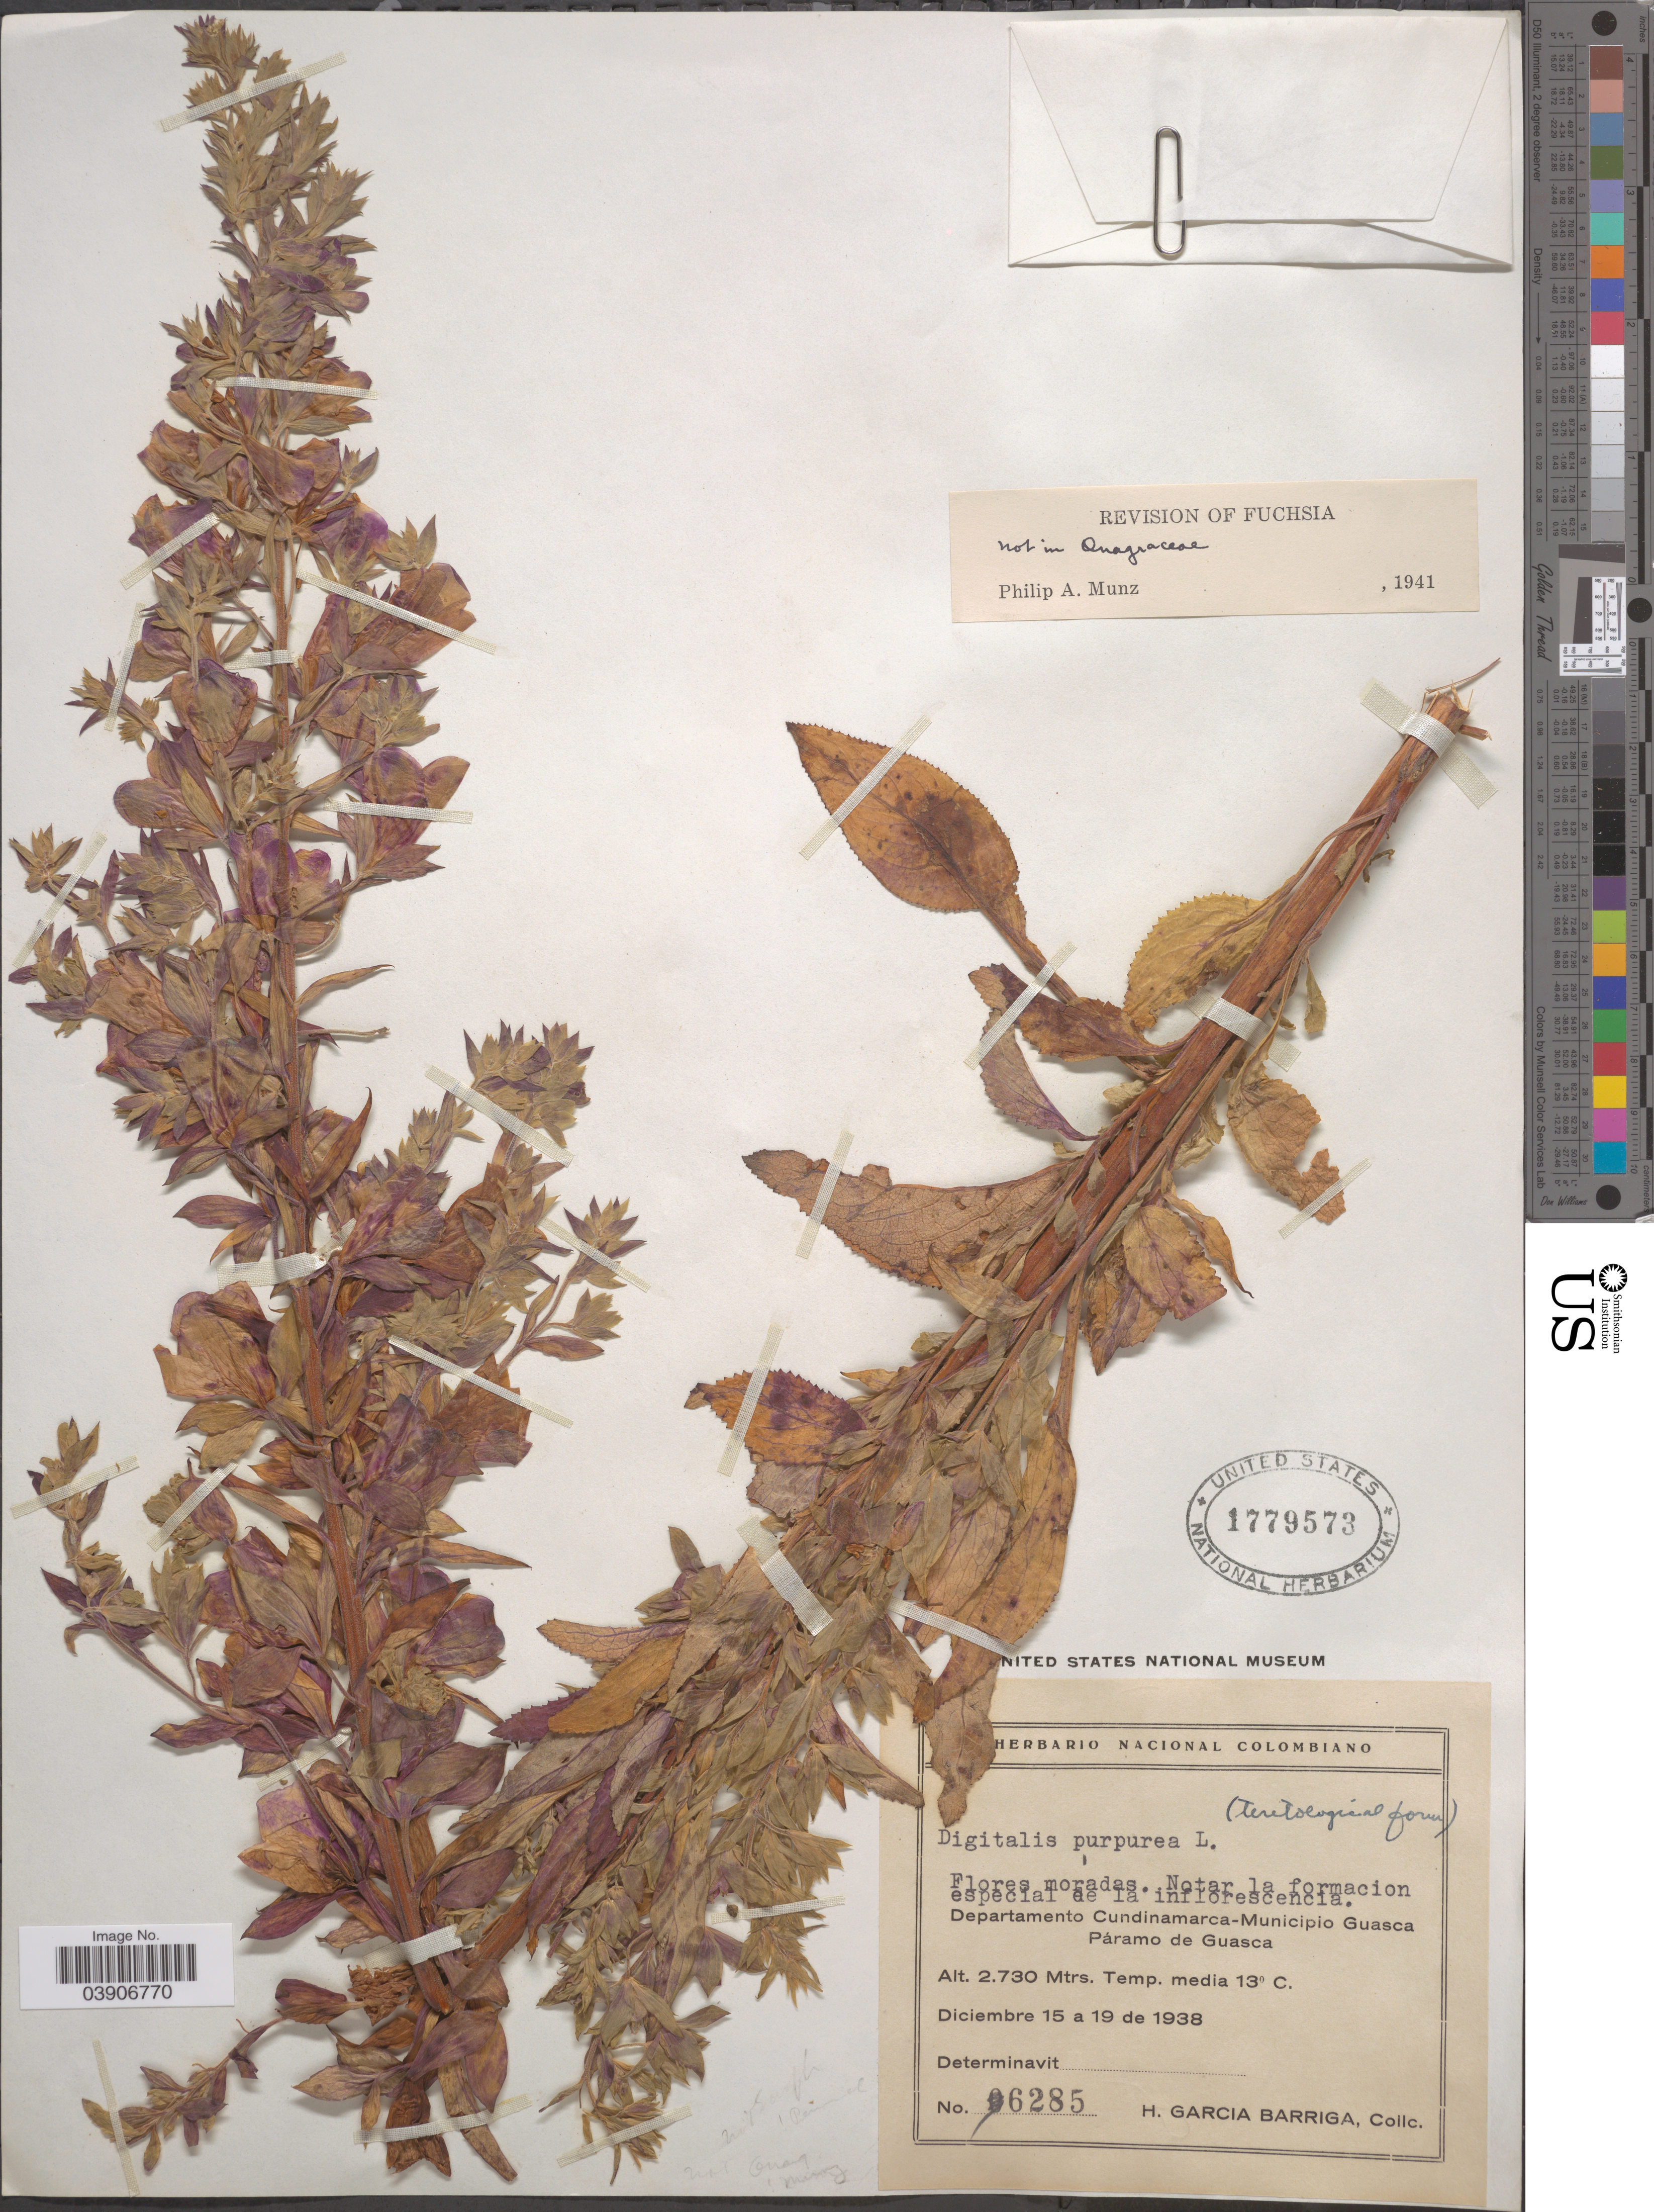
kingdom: Plantae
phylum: Tracheophyta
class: Magnoliopsida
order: Lamiales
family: Plantaginaceae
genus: Digitalis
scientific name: Digitalis purpurea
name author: L.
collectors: H. García Barriga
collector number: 6285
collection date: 1938-12-15/1938-12-19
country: Colombia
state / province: Cundinamarca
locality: Departamento Cundinamarca-Municipio Guasca Páramo de Guasca.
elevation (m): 2730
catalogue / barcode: US 1779573